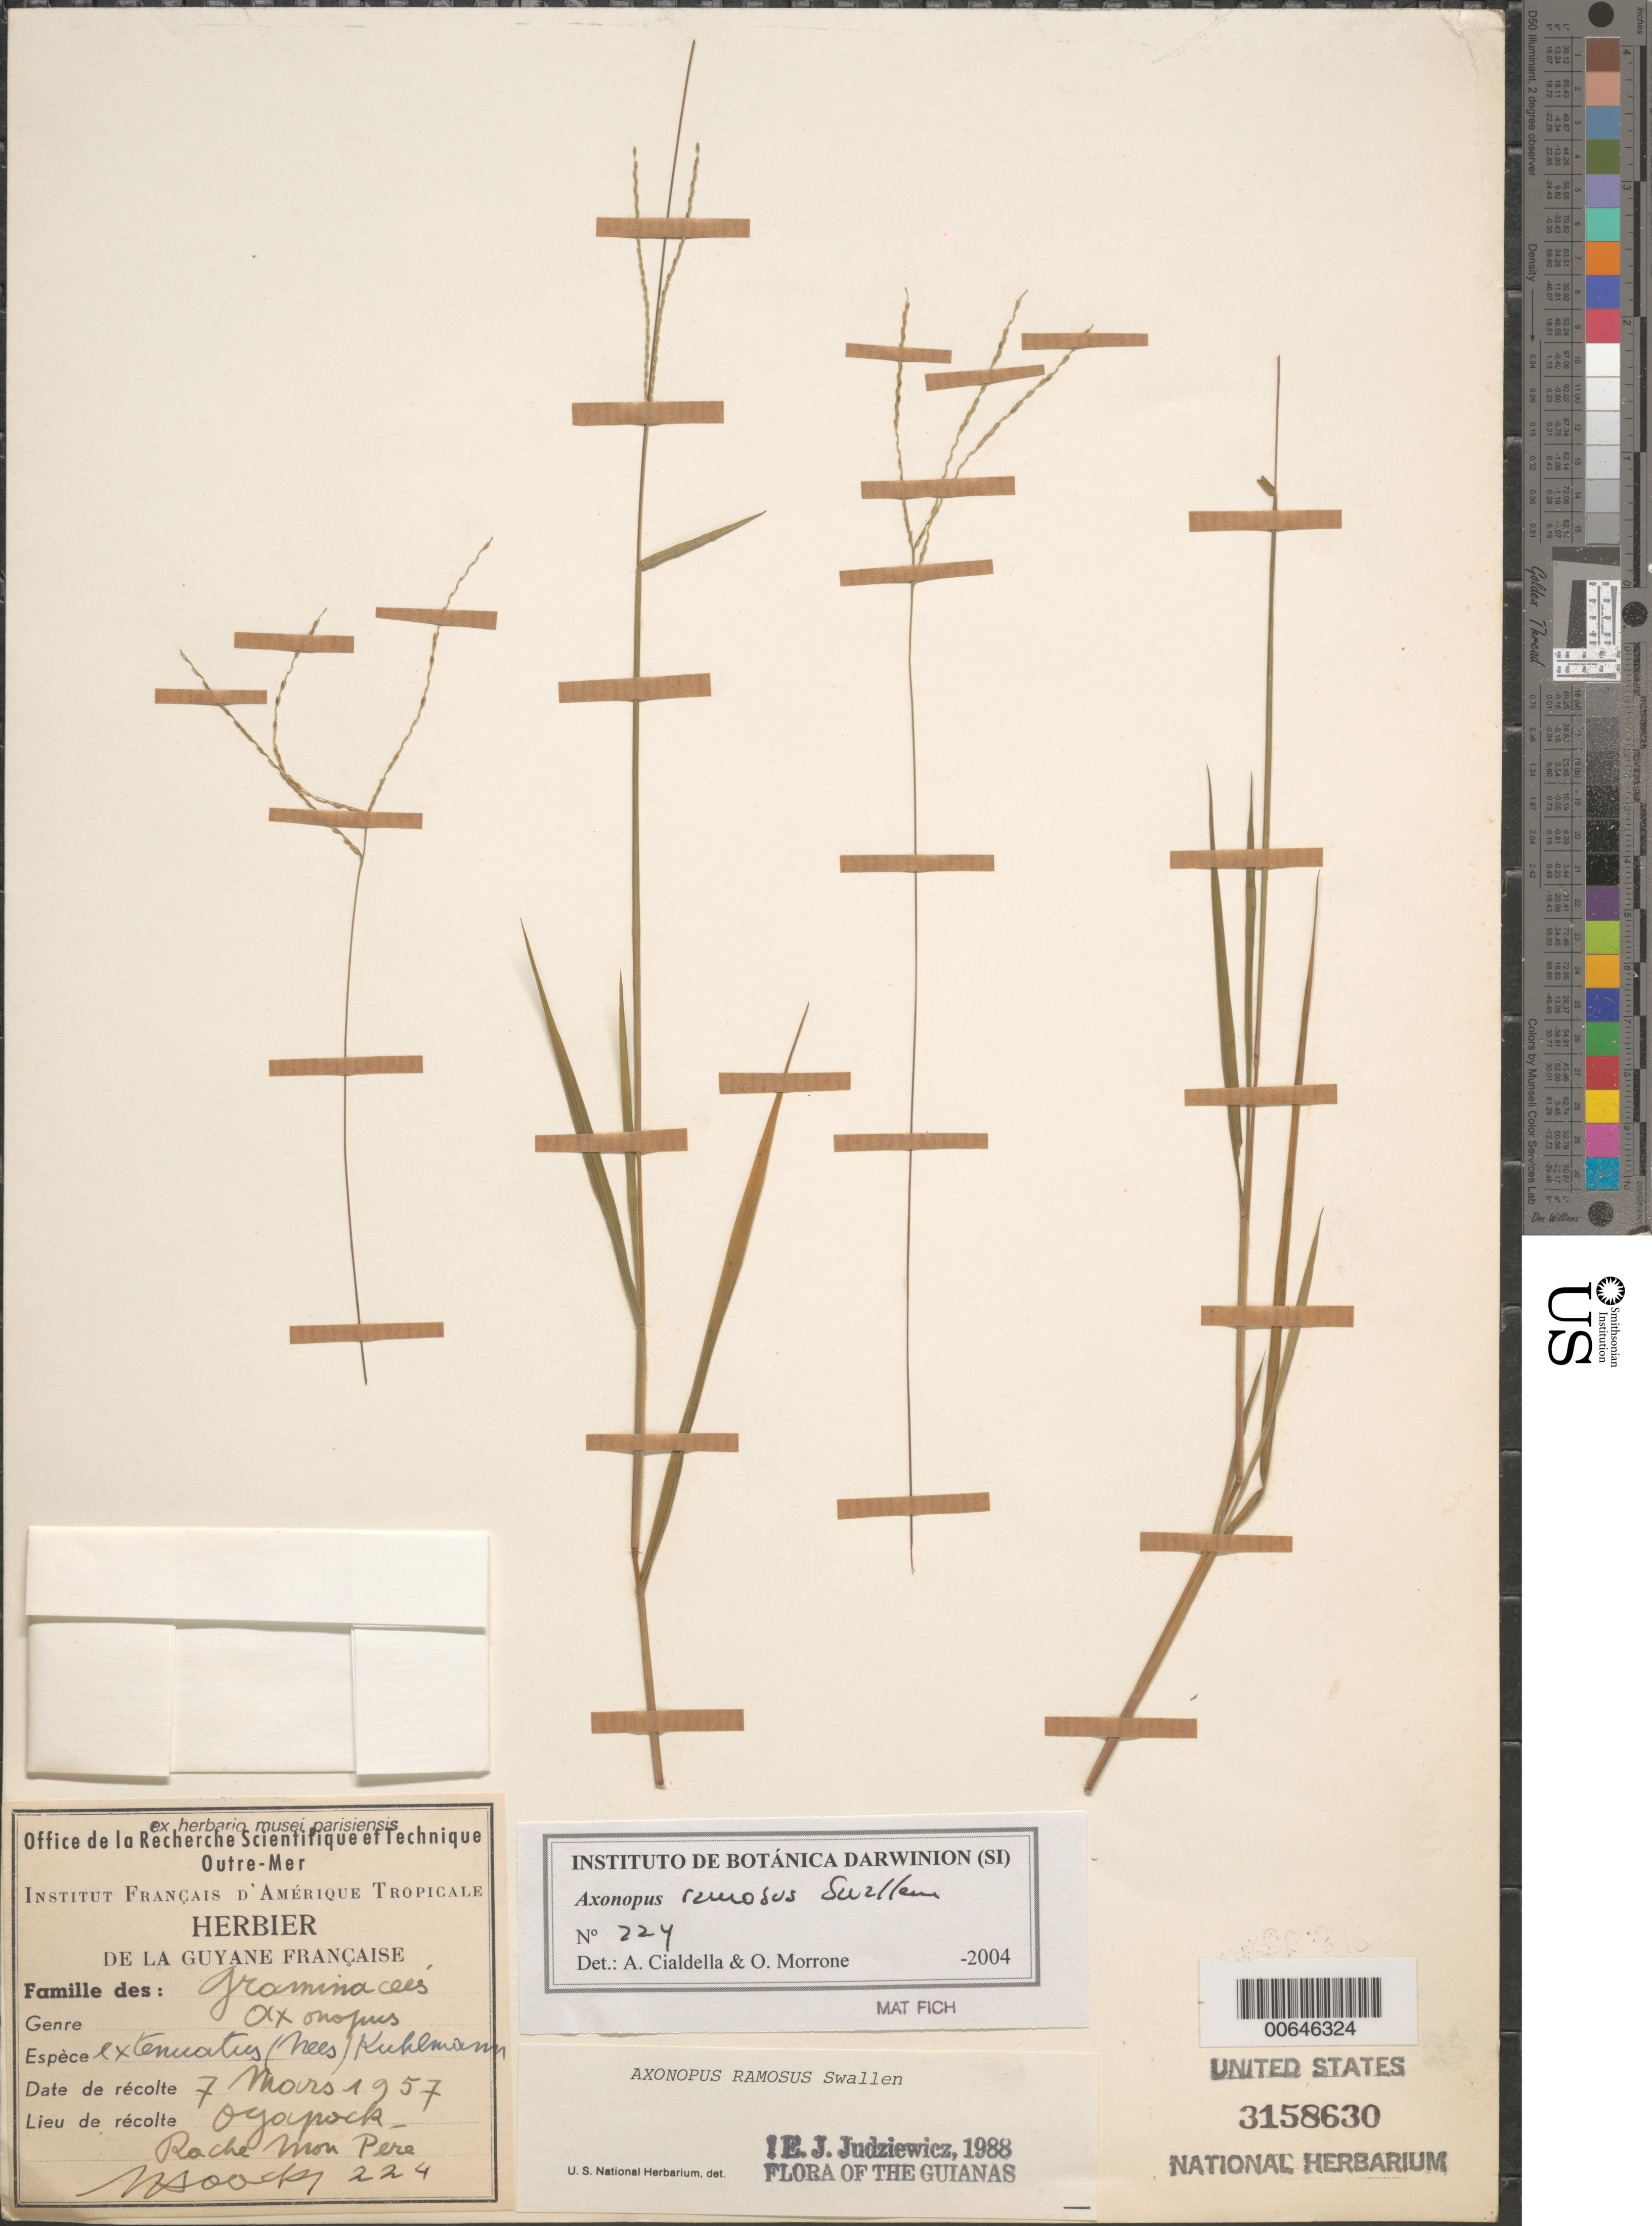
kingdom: Plantae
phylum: Tracheophyta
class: Liliopsida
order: Poales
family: Poaceae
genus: Axonopus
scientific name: Axonopus ramosus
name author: Swallen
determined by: Judziewicz, E. J.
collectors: J. Hoock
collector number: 224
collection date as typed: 7-Mar-57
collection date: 1957-03-07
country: French Guiana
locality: Oyapock, Roche Mon Père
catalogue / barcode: US 3158630